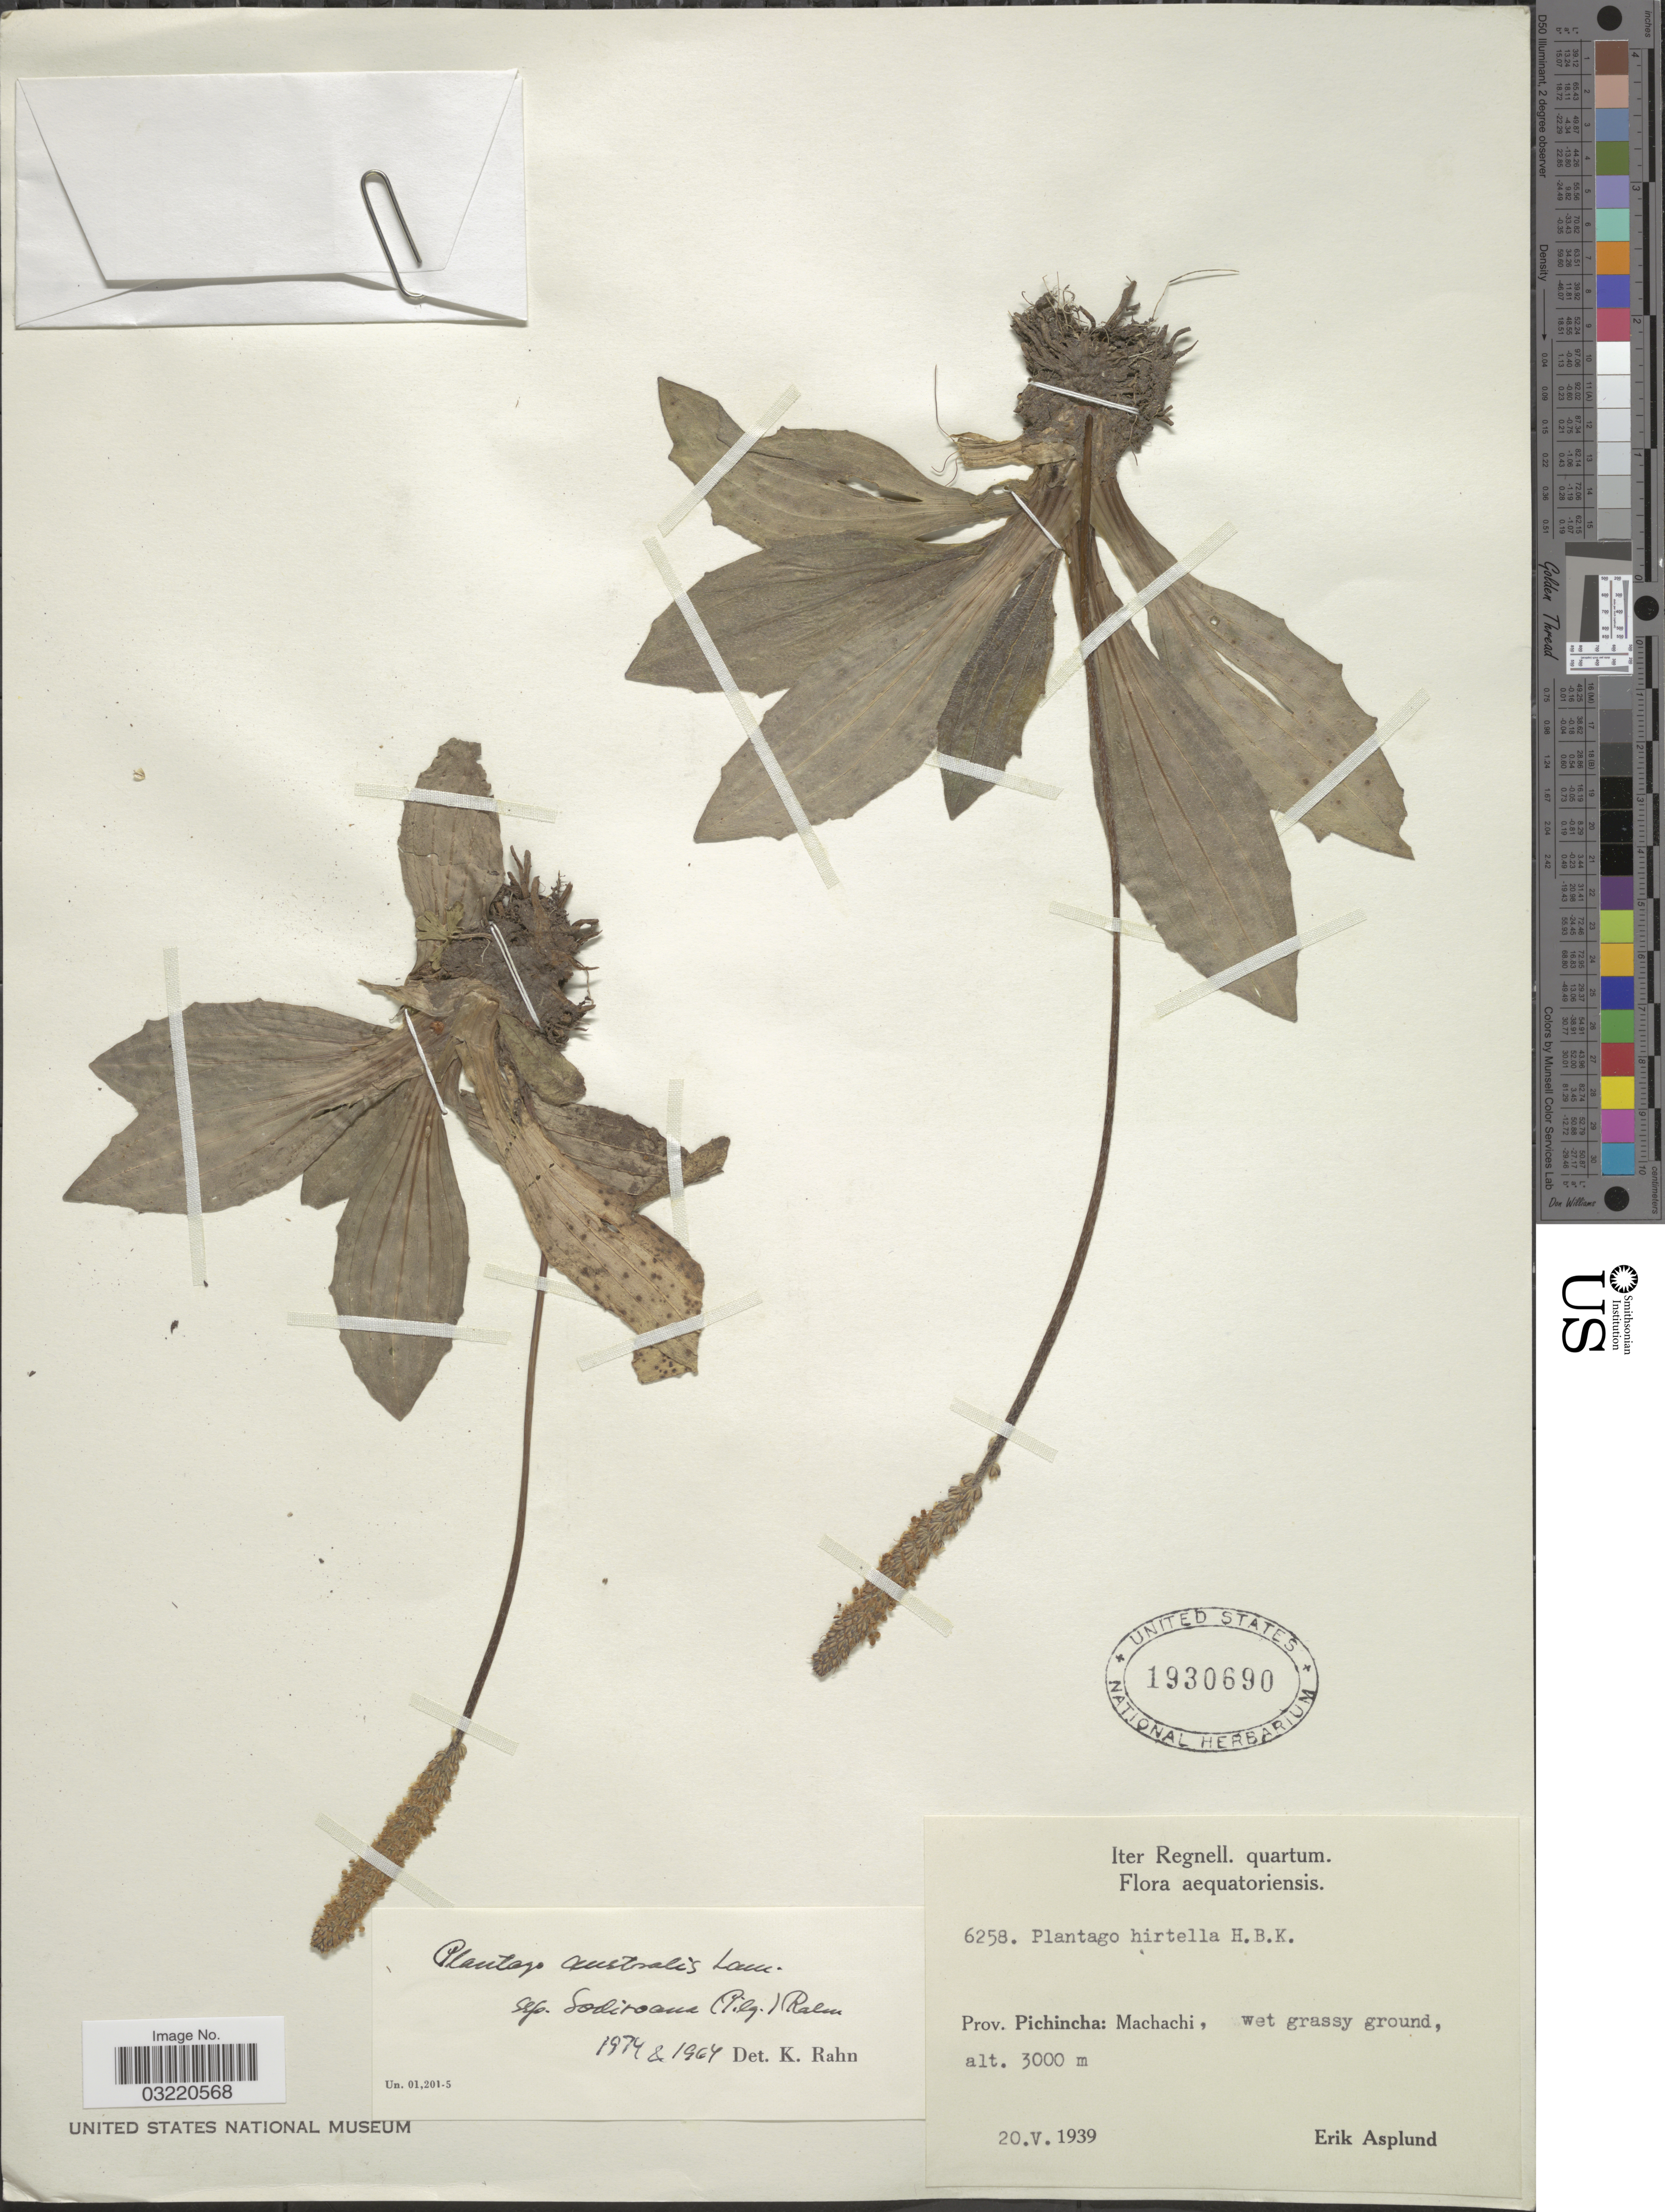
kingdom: Plantae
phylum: Tracheophyta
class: Magnoliopsida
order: Lamiales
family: Plantaginaceae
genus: Plantago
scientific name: Plantago australis subsp. sodiroana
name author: (Pilg.) Rahn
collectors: E. Asplund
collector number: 6258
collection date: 1939-05-20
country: Ecuador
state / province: Pichincha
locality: Aequatoriensis. Machachi.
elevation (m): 3000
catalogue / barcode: US 1930690